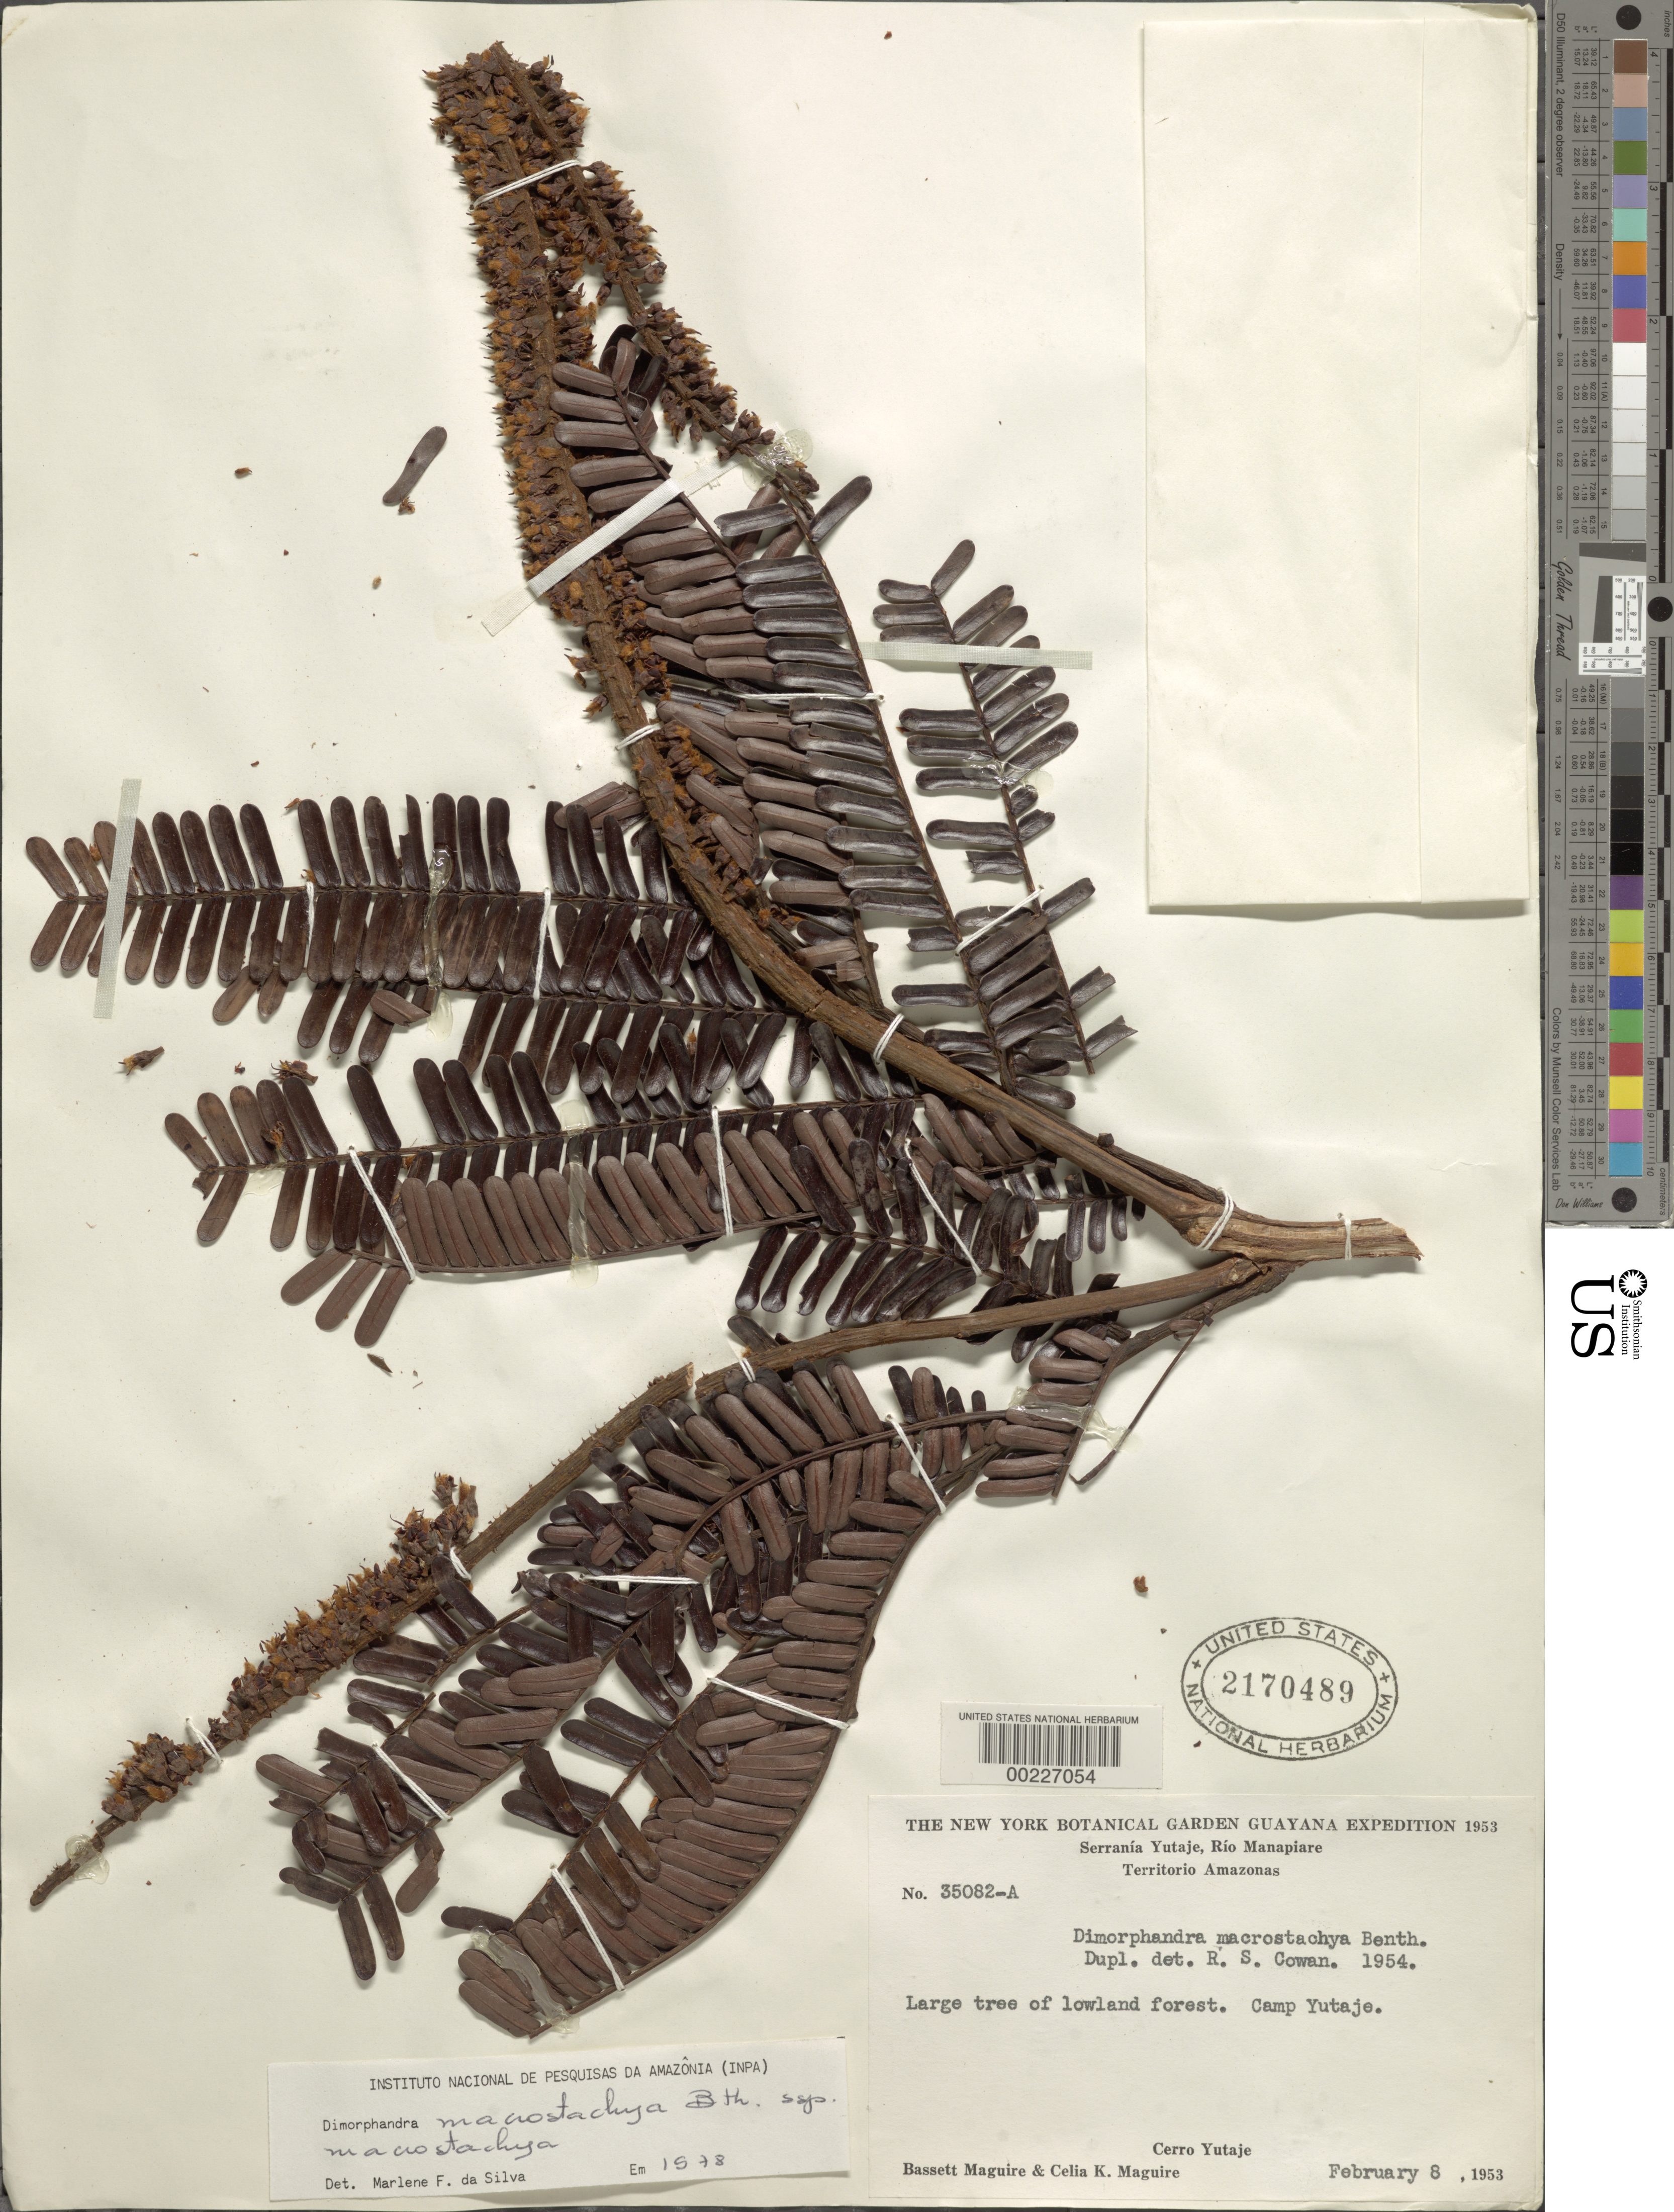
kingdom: Plantae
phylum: Tracheophyta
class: Magnoliopsida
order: Fabales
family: Fabaceae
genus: Dimorphandra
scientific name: Dimorphandra macrostachya subsp. macrostachya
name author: Benth.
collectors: B. Maguire & C. K. Maguire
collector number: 35082-a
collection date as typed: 08 Feb 1953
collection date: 1953-02-08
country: Venezuela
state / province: Amazonas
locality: Camp yutaje; cerro yutaje; serrania yutaje, rio manapiare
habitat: Lowland forest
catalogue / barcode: US 2170489